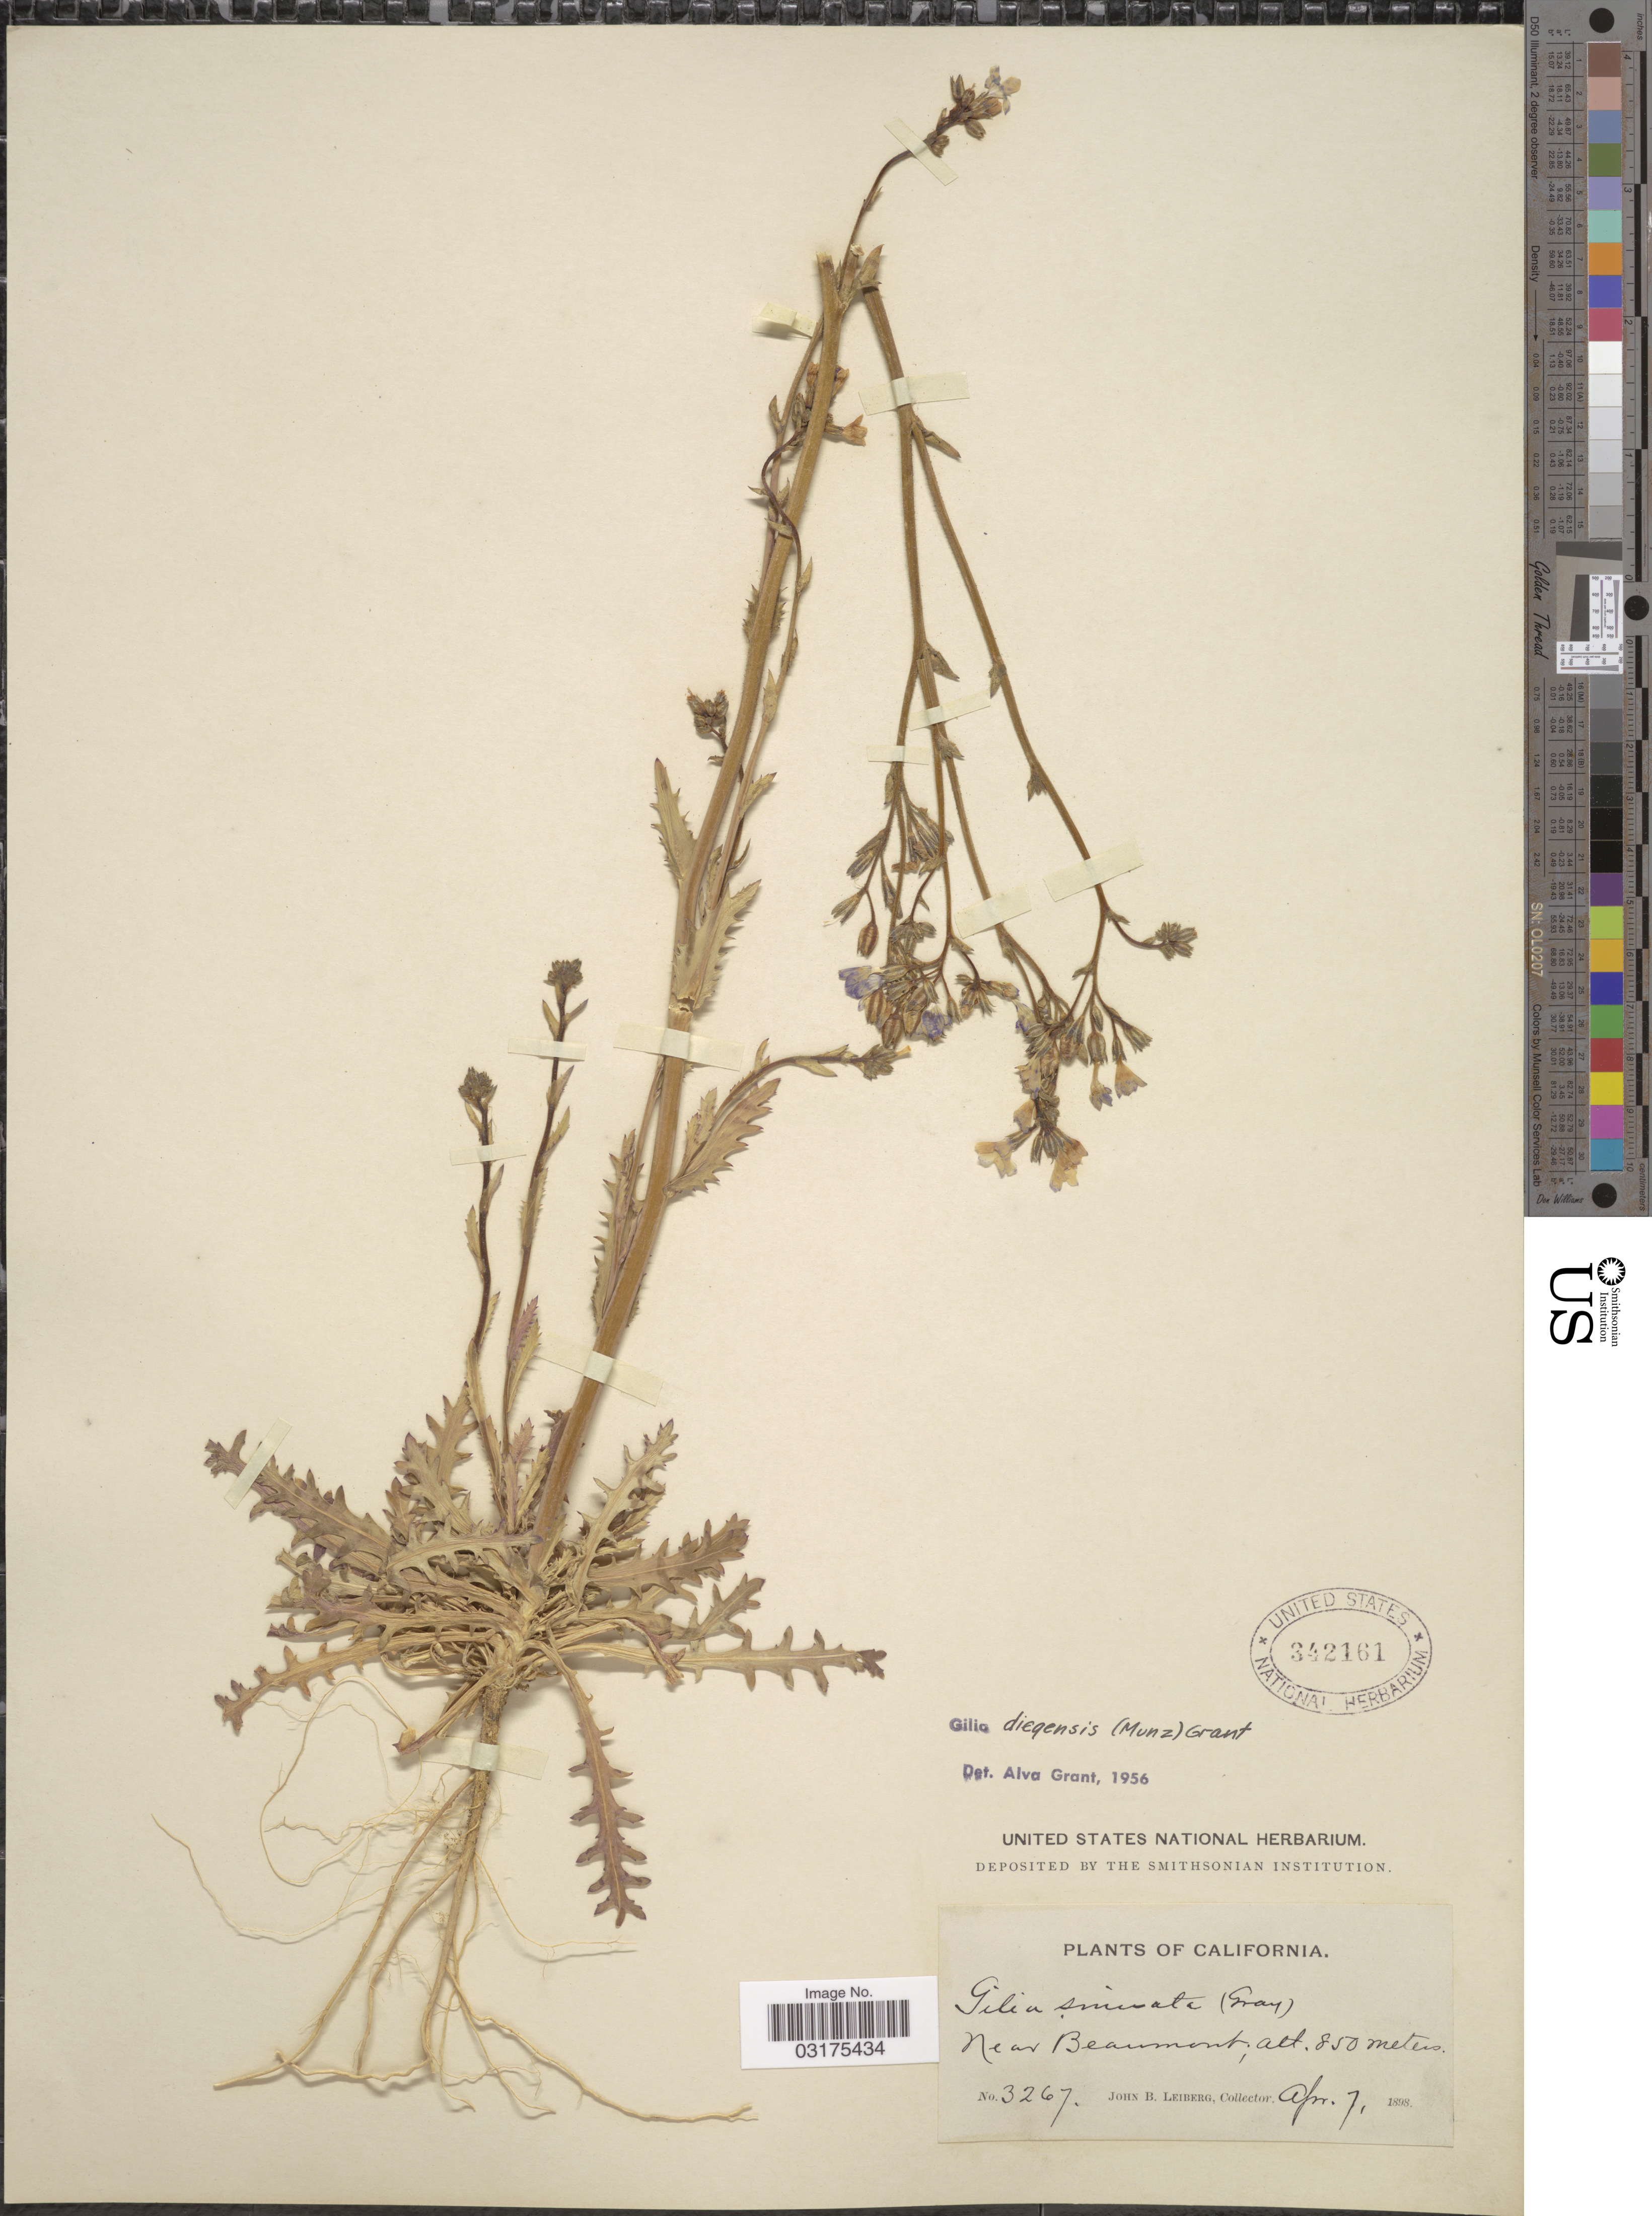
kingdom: Plantae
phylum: Tracheophyta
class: Magnoliopsida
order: Ericales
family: Polemoniaceae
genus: Gilia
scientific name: Gilia diegensis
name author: (Munz) A.D. Grant & V.E. Grant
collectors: J. B. Leiberg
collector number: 3267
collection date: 1898-04-07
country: United States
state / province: California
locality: Near Beaumont.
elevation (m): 850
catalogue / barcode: US 342161